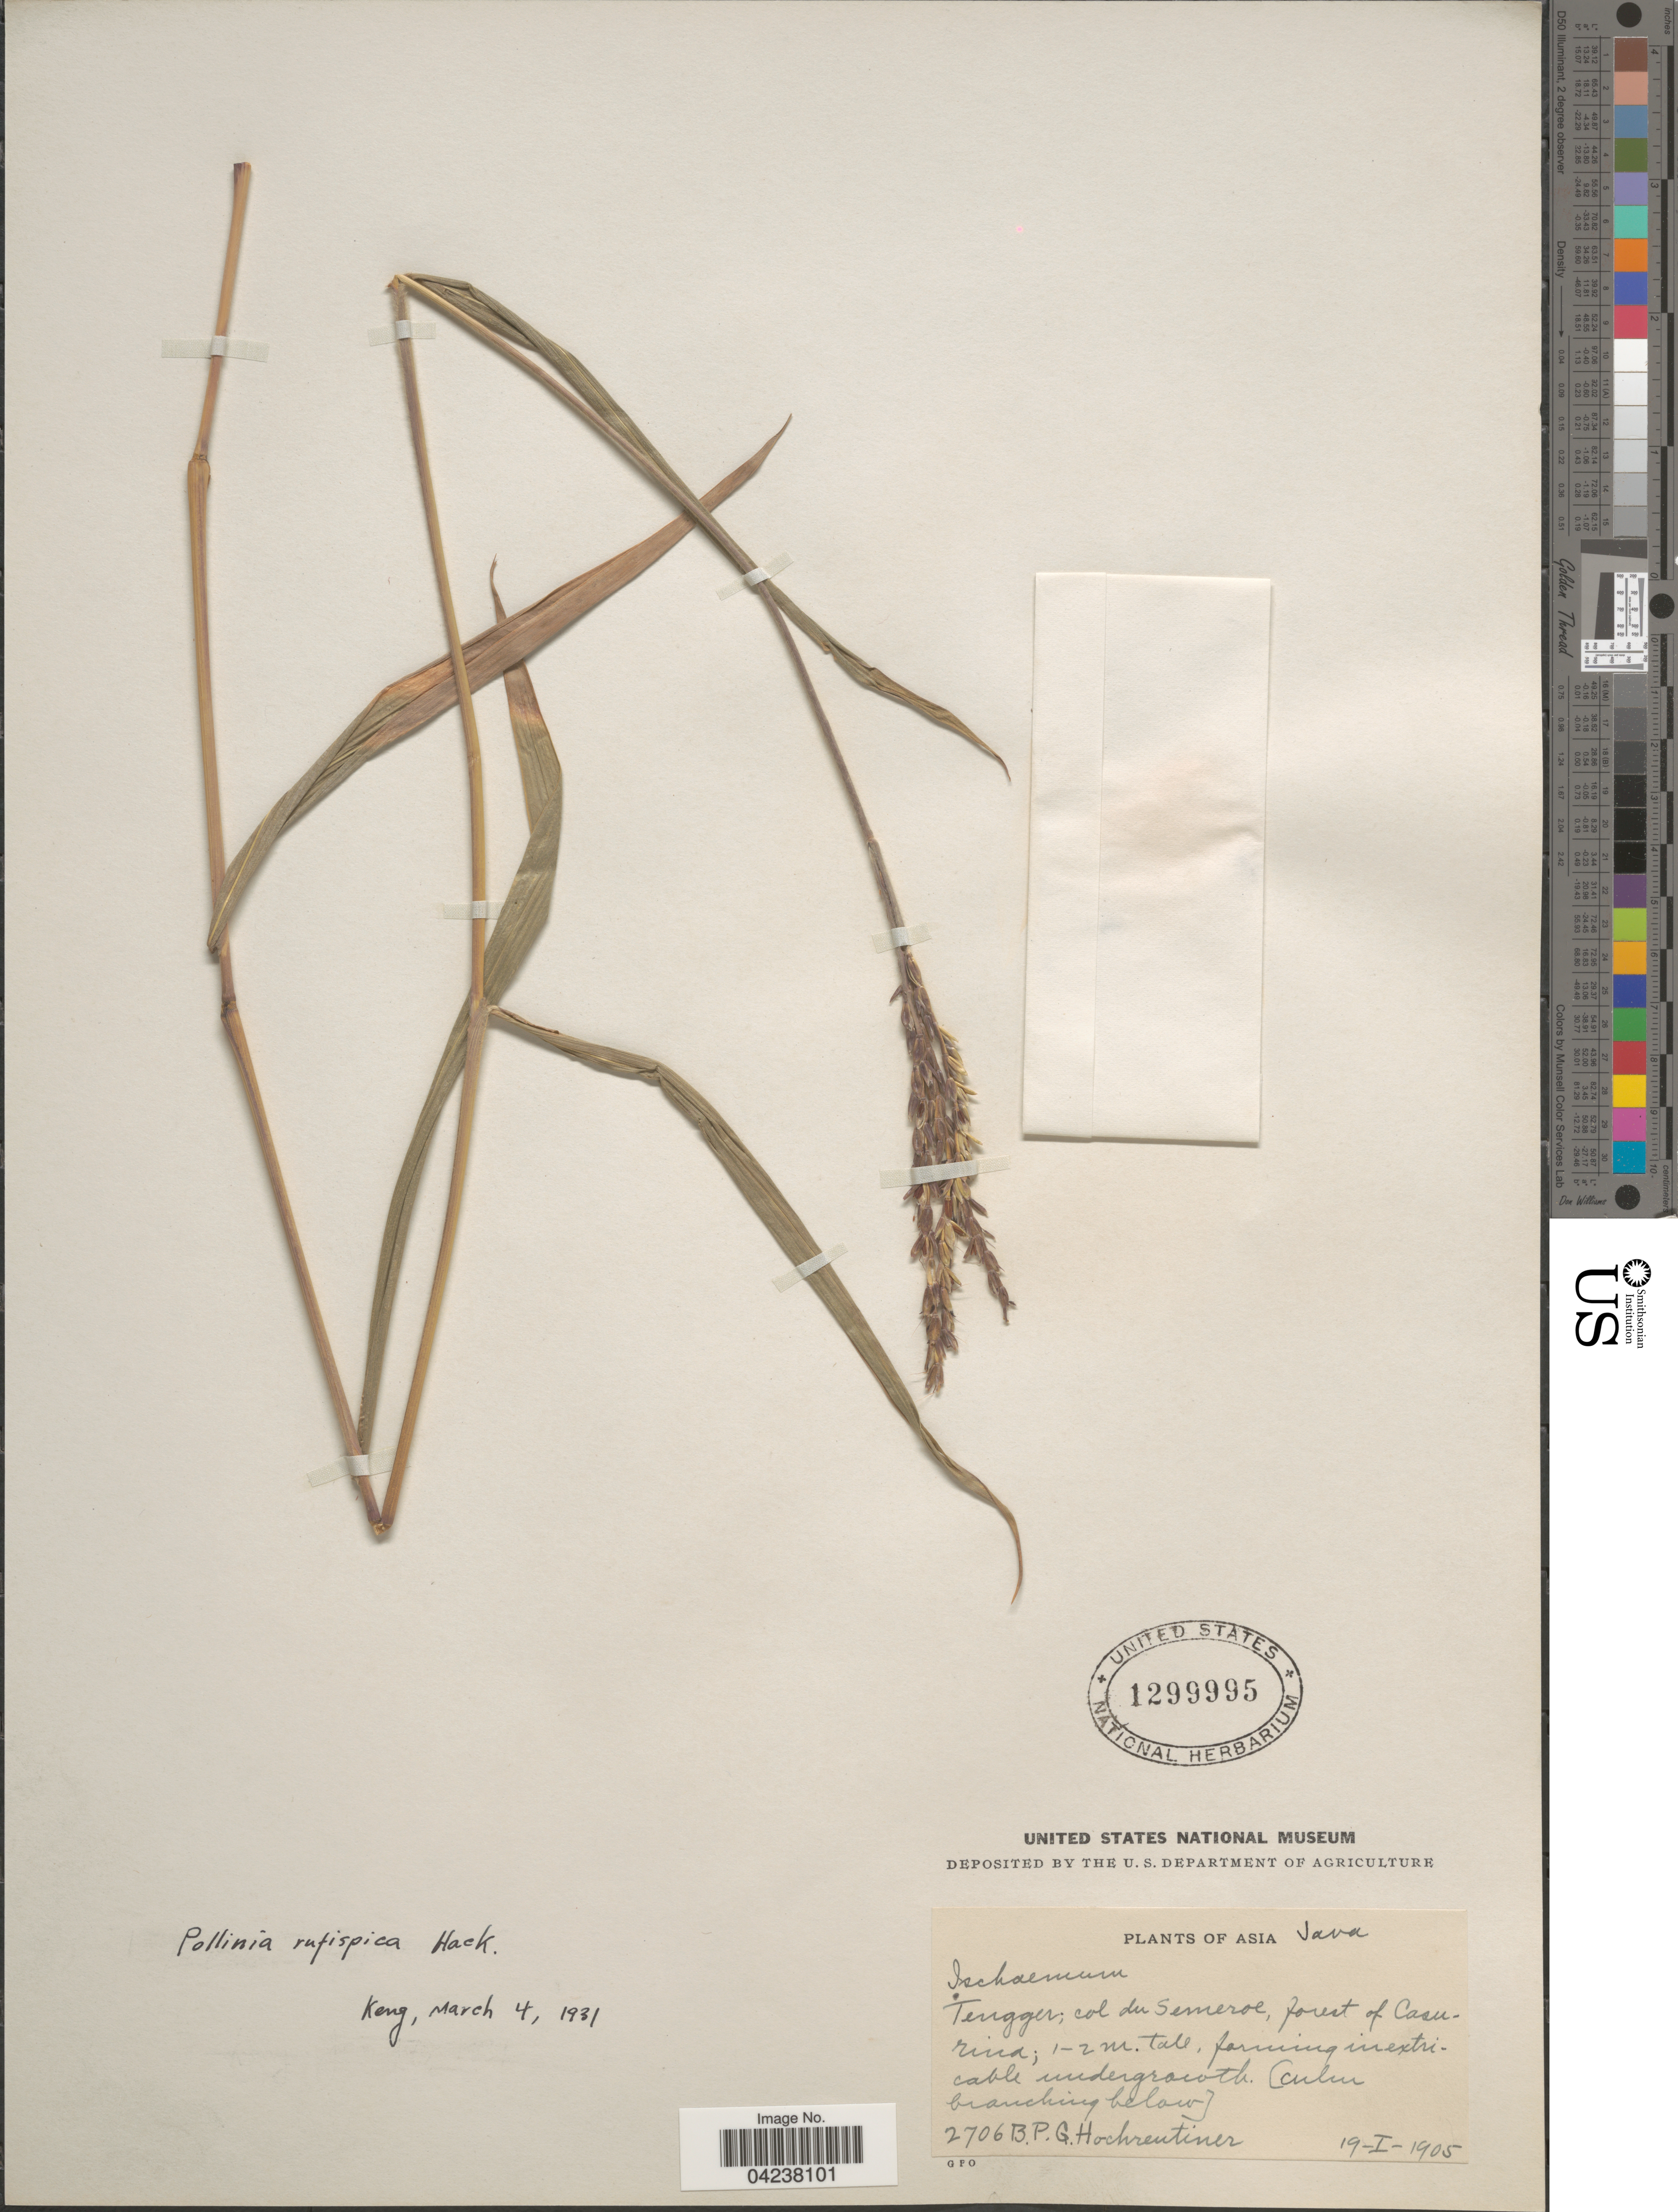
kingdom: Plantae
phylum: Tracheophyta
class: Liliopsida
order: Poales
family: Poaceae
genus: Microstegium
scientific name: Microstegium rufispicum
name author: (Steud.) A. Camus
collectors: B. Hochrentiner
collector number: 2706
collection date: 1905-01-19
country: Indonesia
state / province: Java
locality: Tengger; col du Semeroe, forest of Casurina.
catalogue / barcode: US 1299995